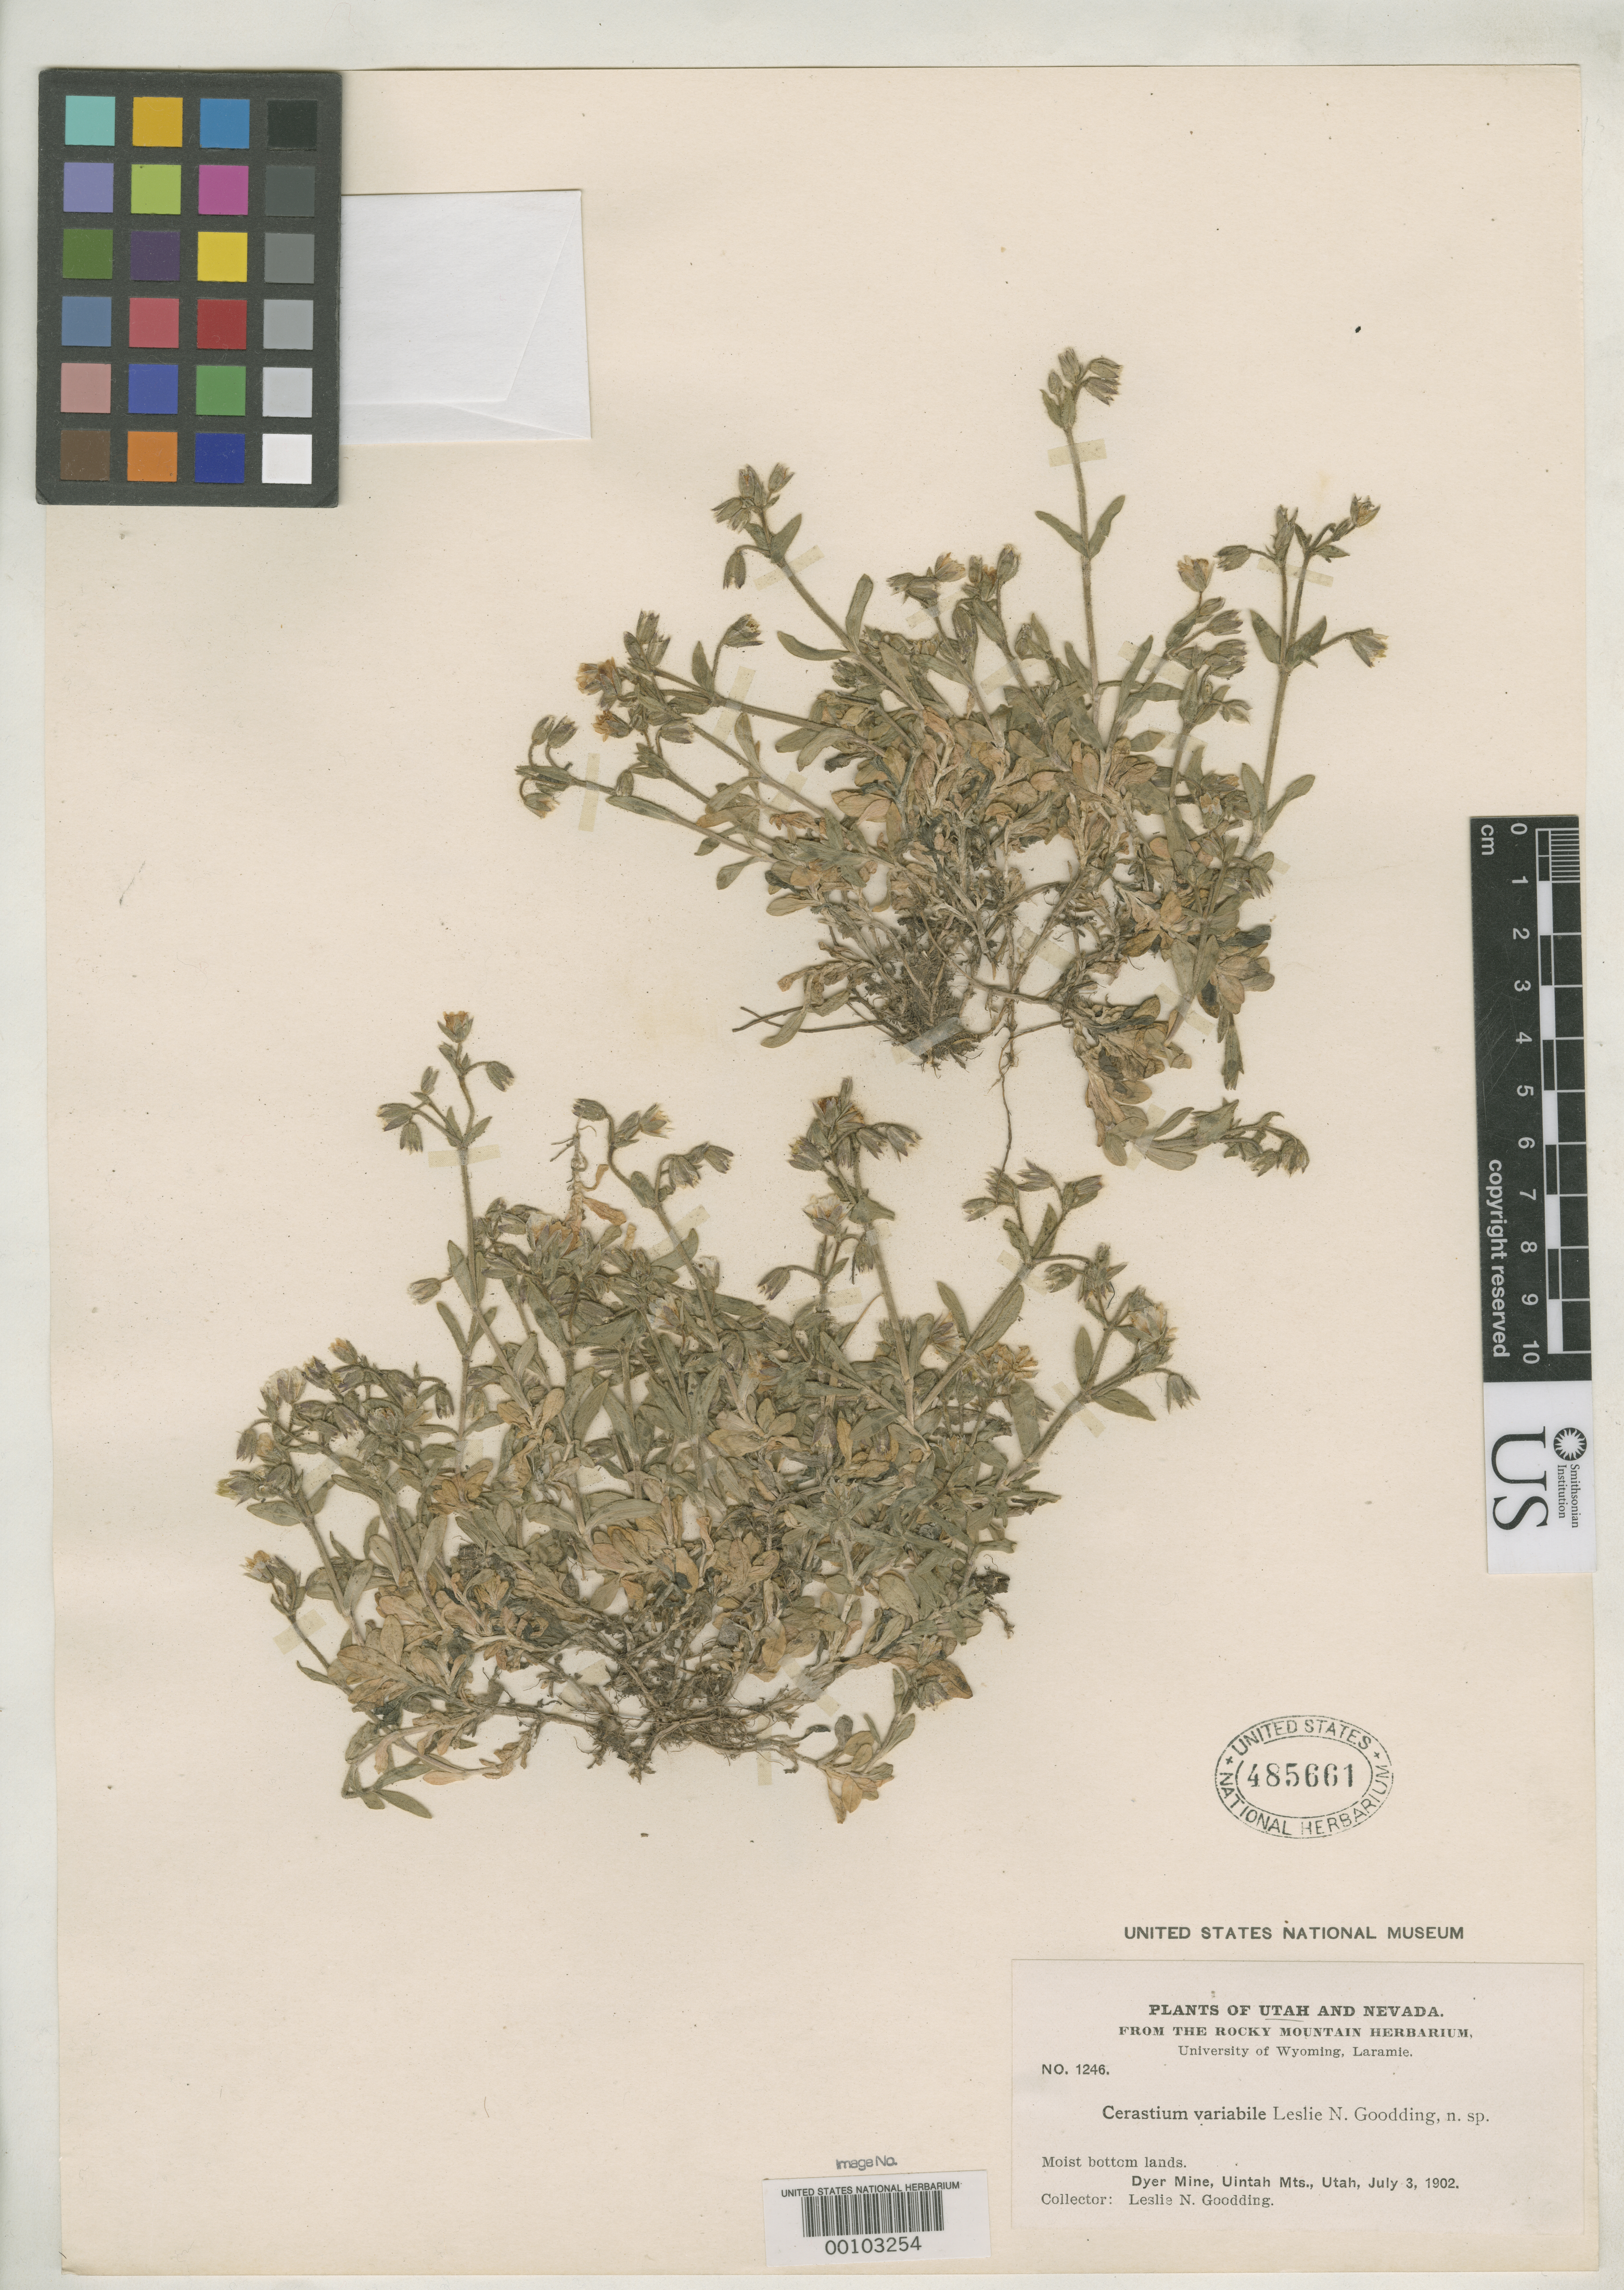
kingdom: Plantae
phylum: Tracheophyta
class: Magnoliopsida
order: Caryophyllales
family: Caryophyllaceae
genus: Cerastium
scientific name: Cerastium variabile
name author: Goodd.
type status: Type Collection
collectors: L. N. Goodding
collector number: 1246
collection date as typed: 03 Jul 1902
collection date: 1902-07-03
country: United States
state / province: Utah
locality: Uinta Mountains.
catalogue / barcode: US 485661